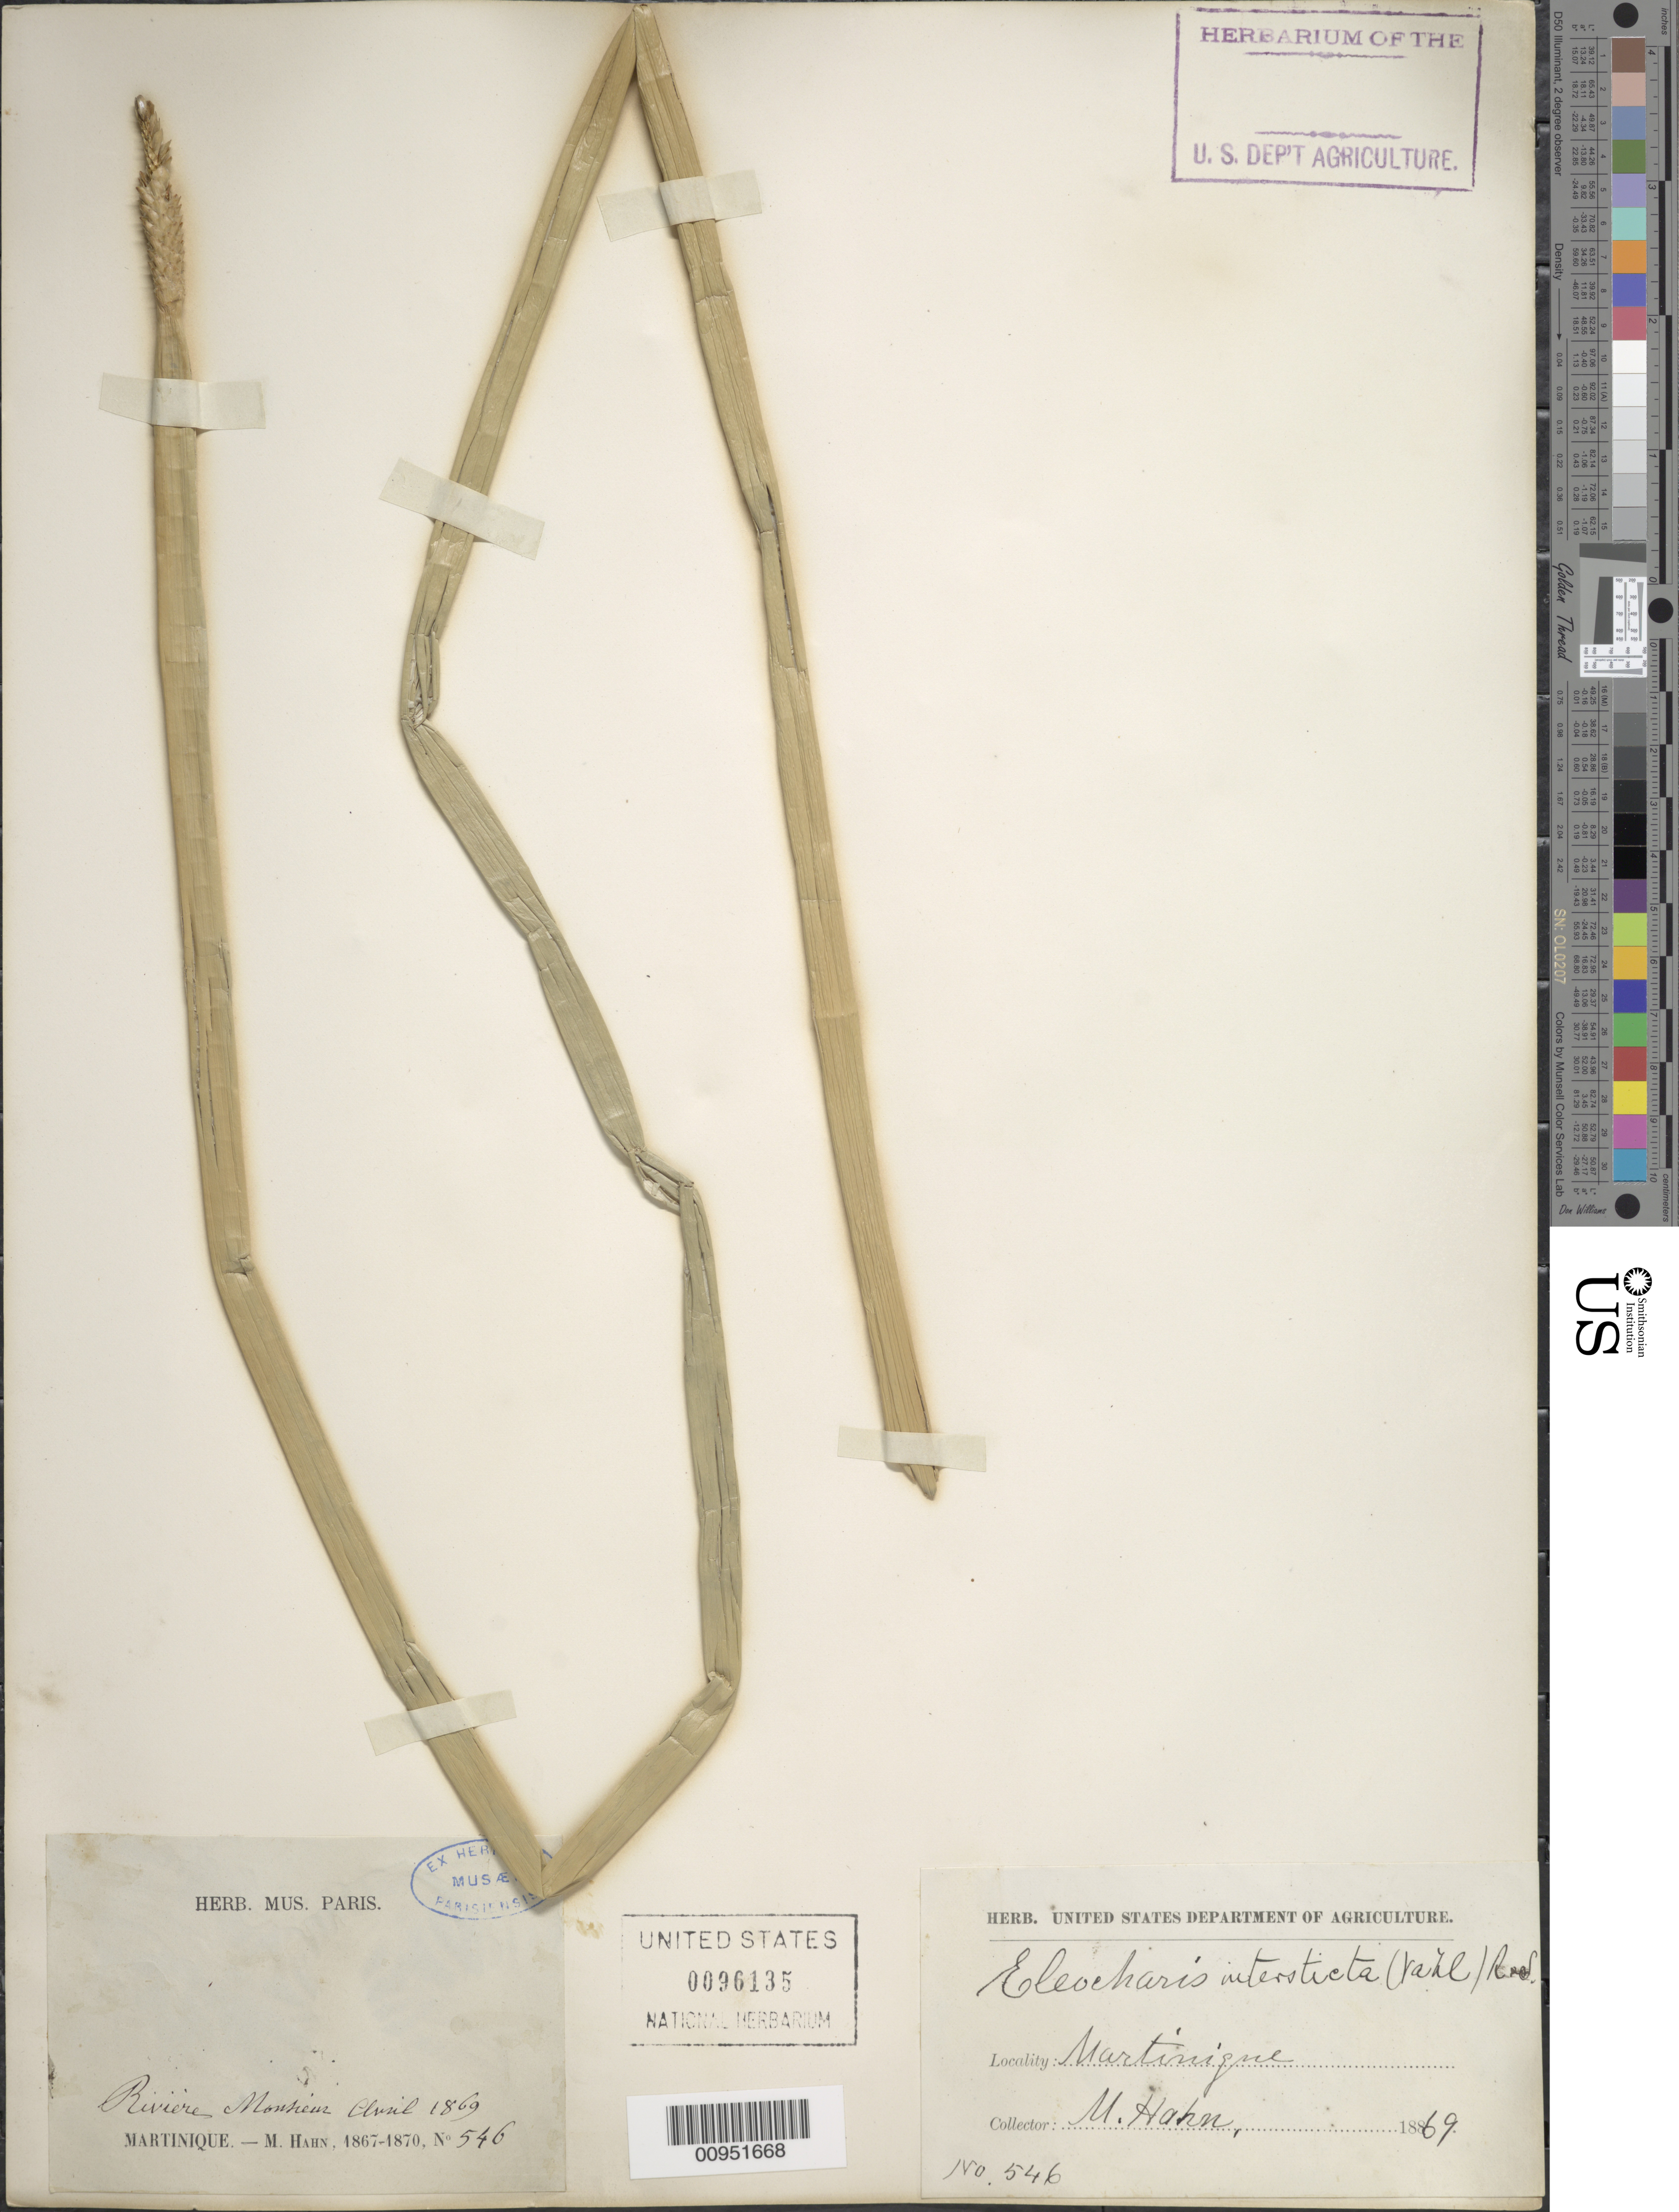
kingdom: Plantae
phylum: Tracheophyta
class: Liliopsida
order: Poales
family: Cyperaceae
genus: Eleocharis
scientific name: Eleocharis interstincta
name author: (Vahl) Roem. & Schult.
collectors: M. Hahn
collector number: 546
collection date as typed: Apr 1869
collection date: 1869-04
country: Martinique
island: Martinique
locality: Riviere Montieur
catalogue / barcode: US 96135